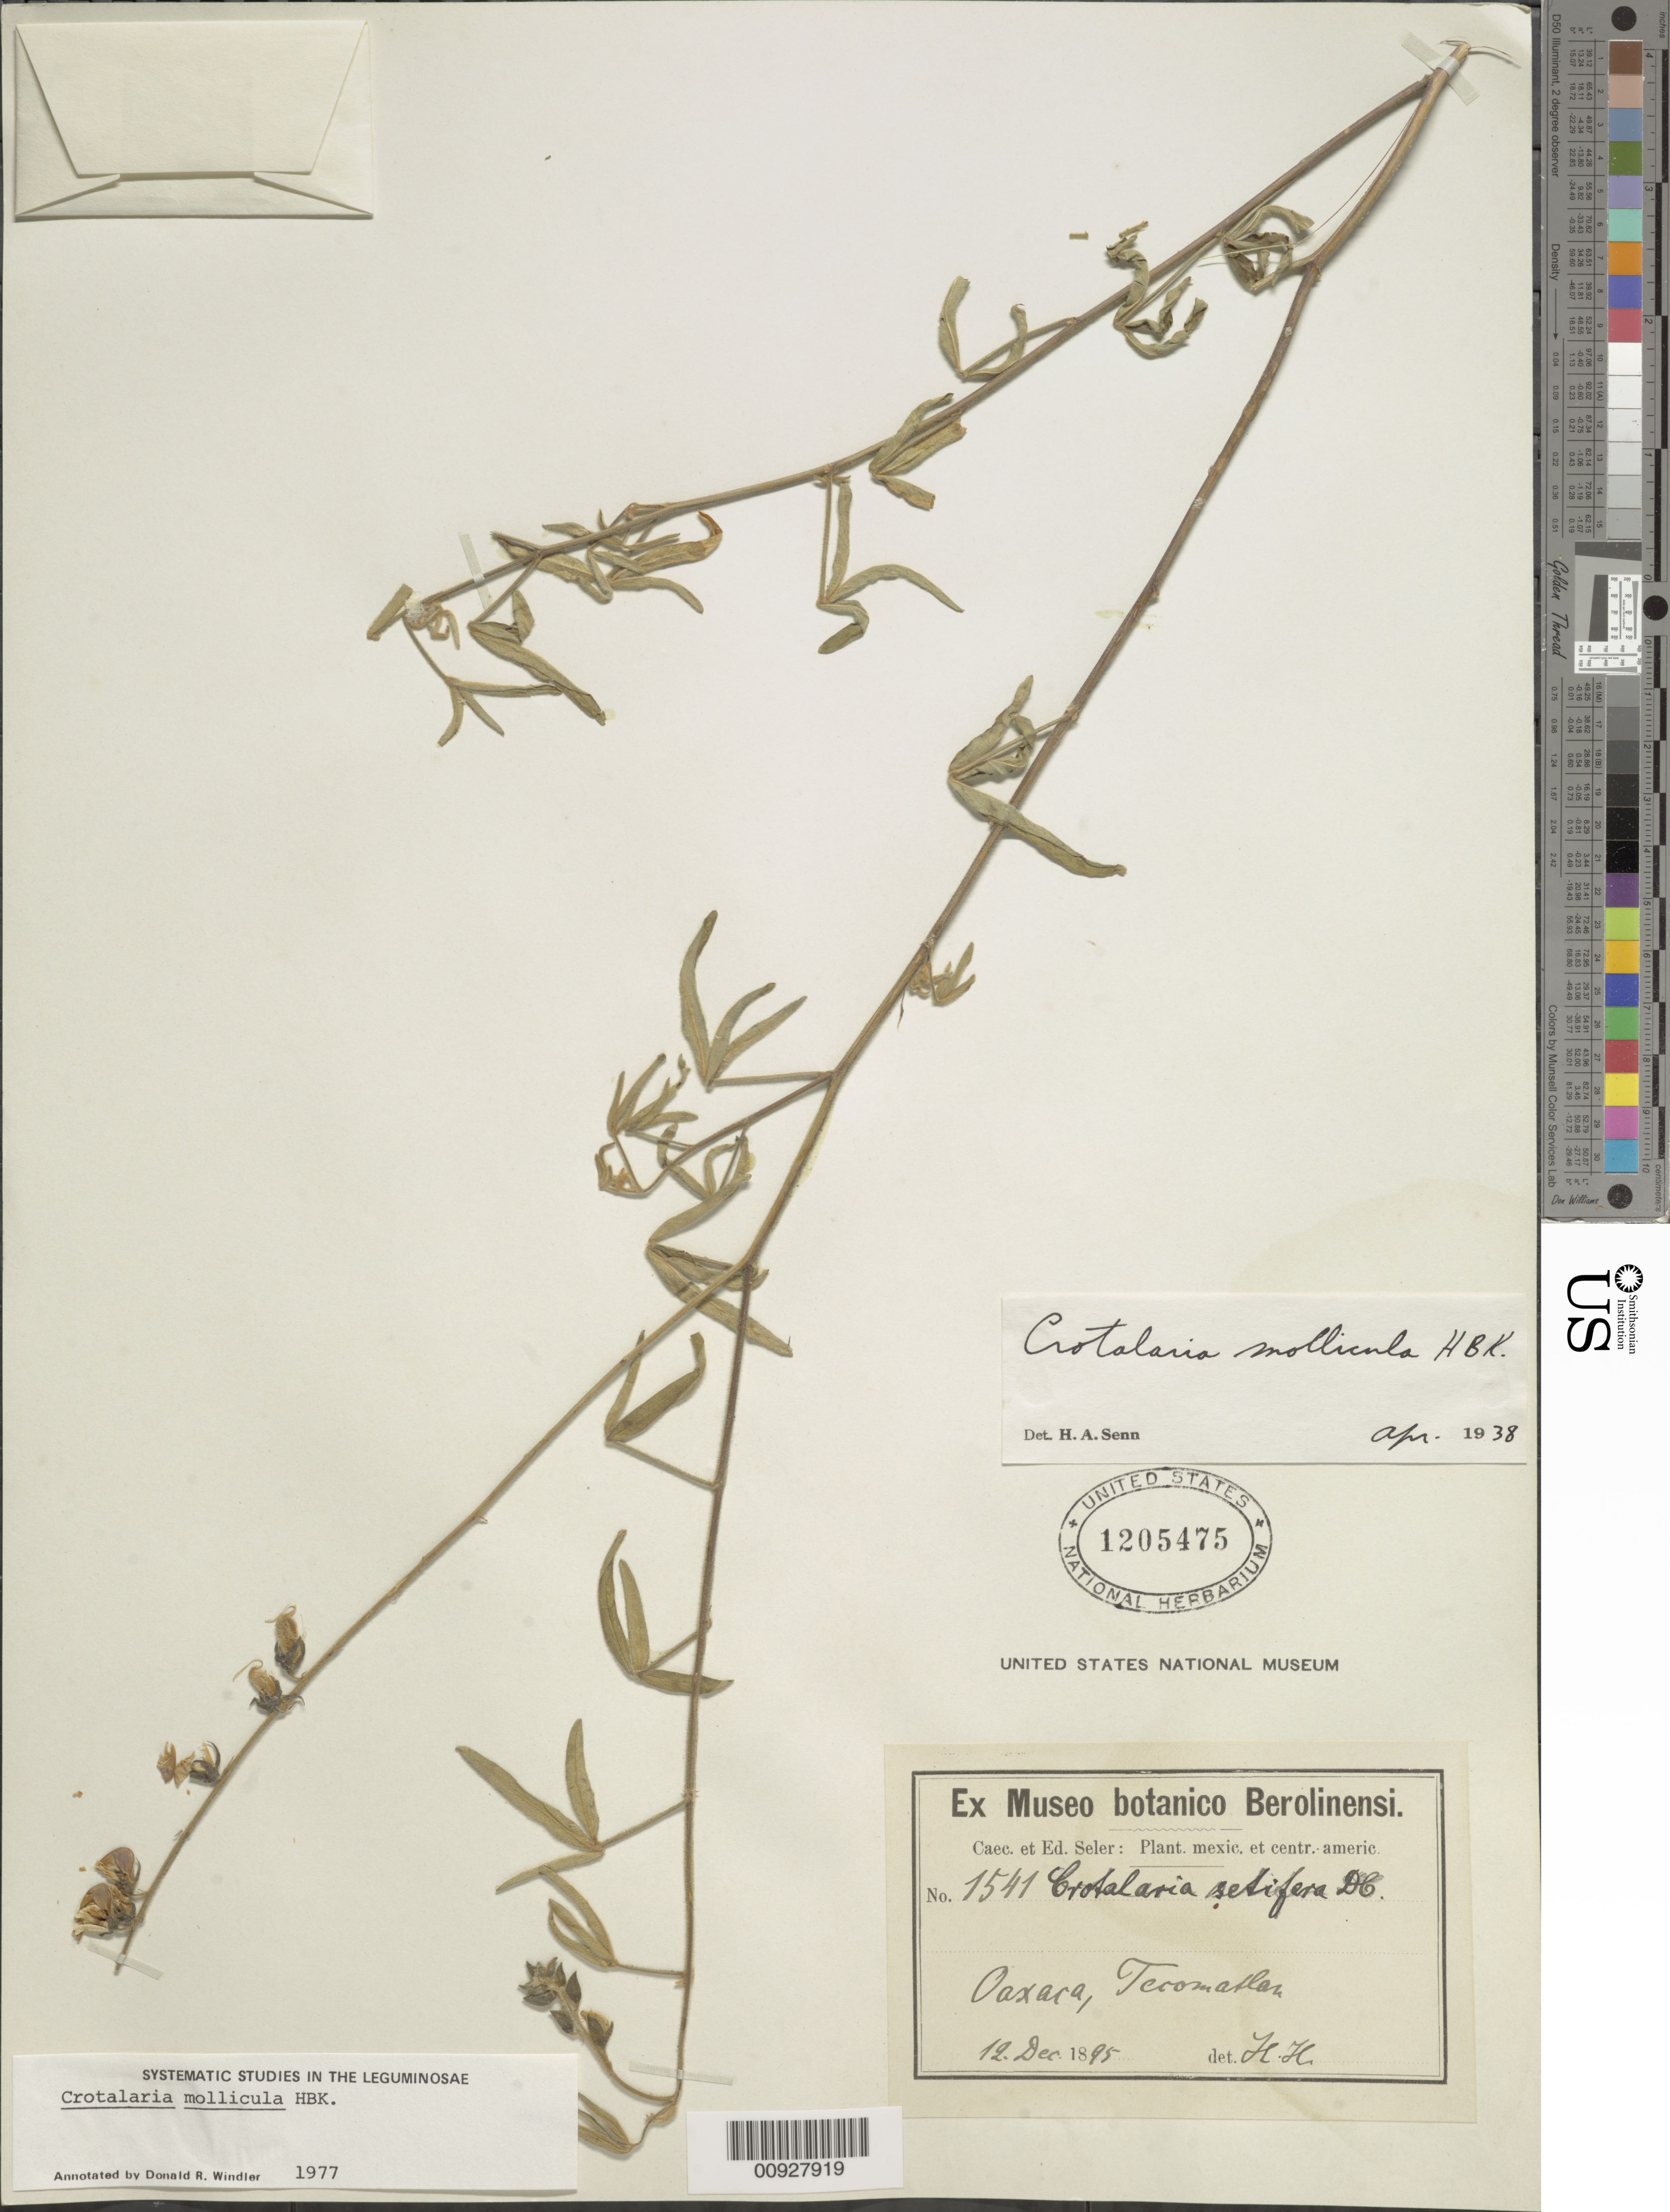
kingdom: Plantae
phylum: Tracheophyta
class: Magnoliopsida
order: Fabales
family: Fabaceae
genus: Crotalaria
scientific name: Crotalaria mollicula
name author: Kunth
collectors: C. Seler & E. G. Seler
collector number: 1541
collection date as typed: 12 Dec 1895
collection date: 1895-12-12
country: Mexico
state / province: Oaxaca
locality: Oaxaca, Tecomatlán.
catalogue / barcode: US 1205475